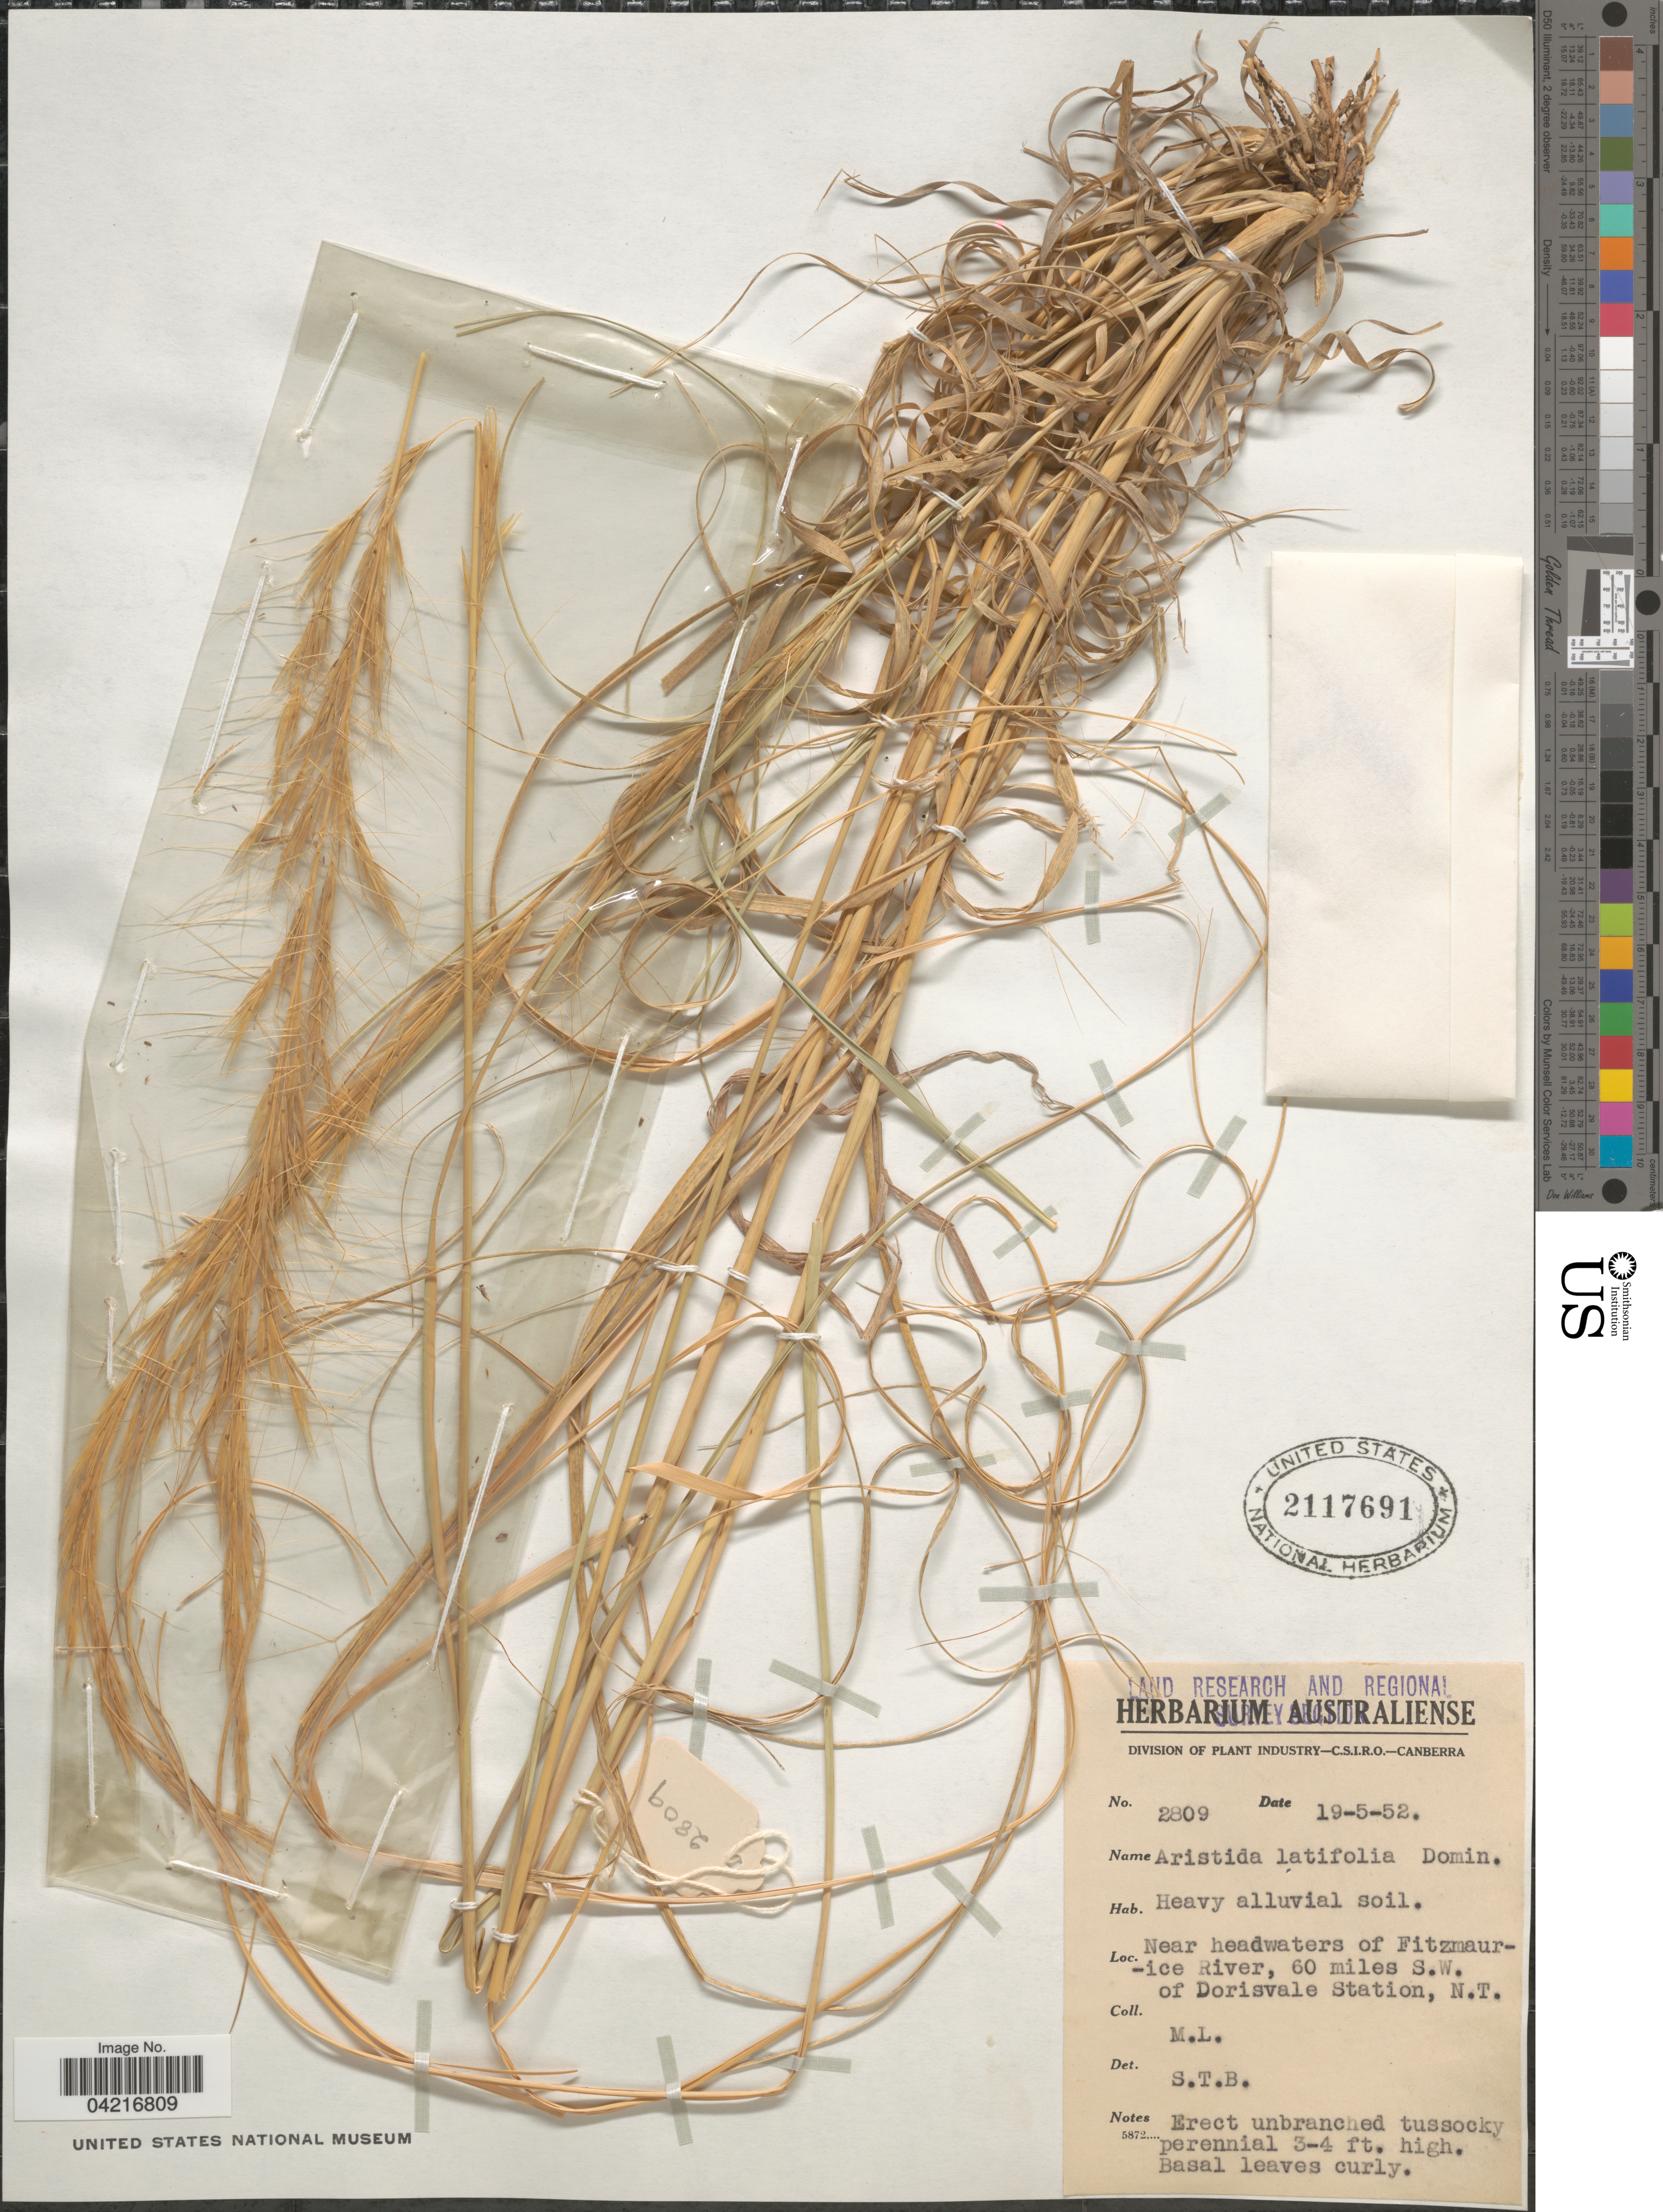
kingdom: Plantae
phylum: Tracheophyta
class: Liliopsida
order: Poales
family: Poaceae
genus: Aristida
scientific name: Aristida latifolia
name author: Domin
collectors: M. L.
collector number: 2809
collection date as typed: Transcribed d/m/y: 19/5/52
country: Australia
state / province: Northern Territory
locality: Land Research and Regional Survey [illegible text]. Near headwaters of Fitzmaurice River, 60 miles S.W. of Dorisvale Station.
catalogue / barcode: US 2117691